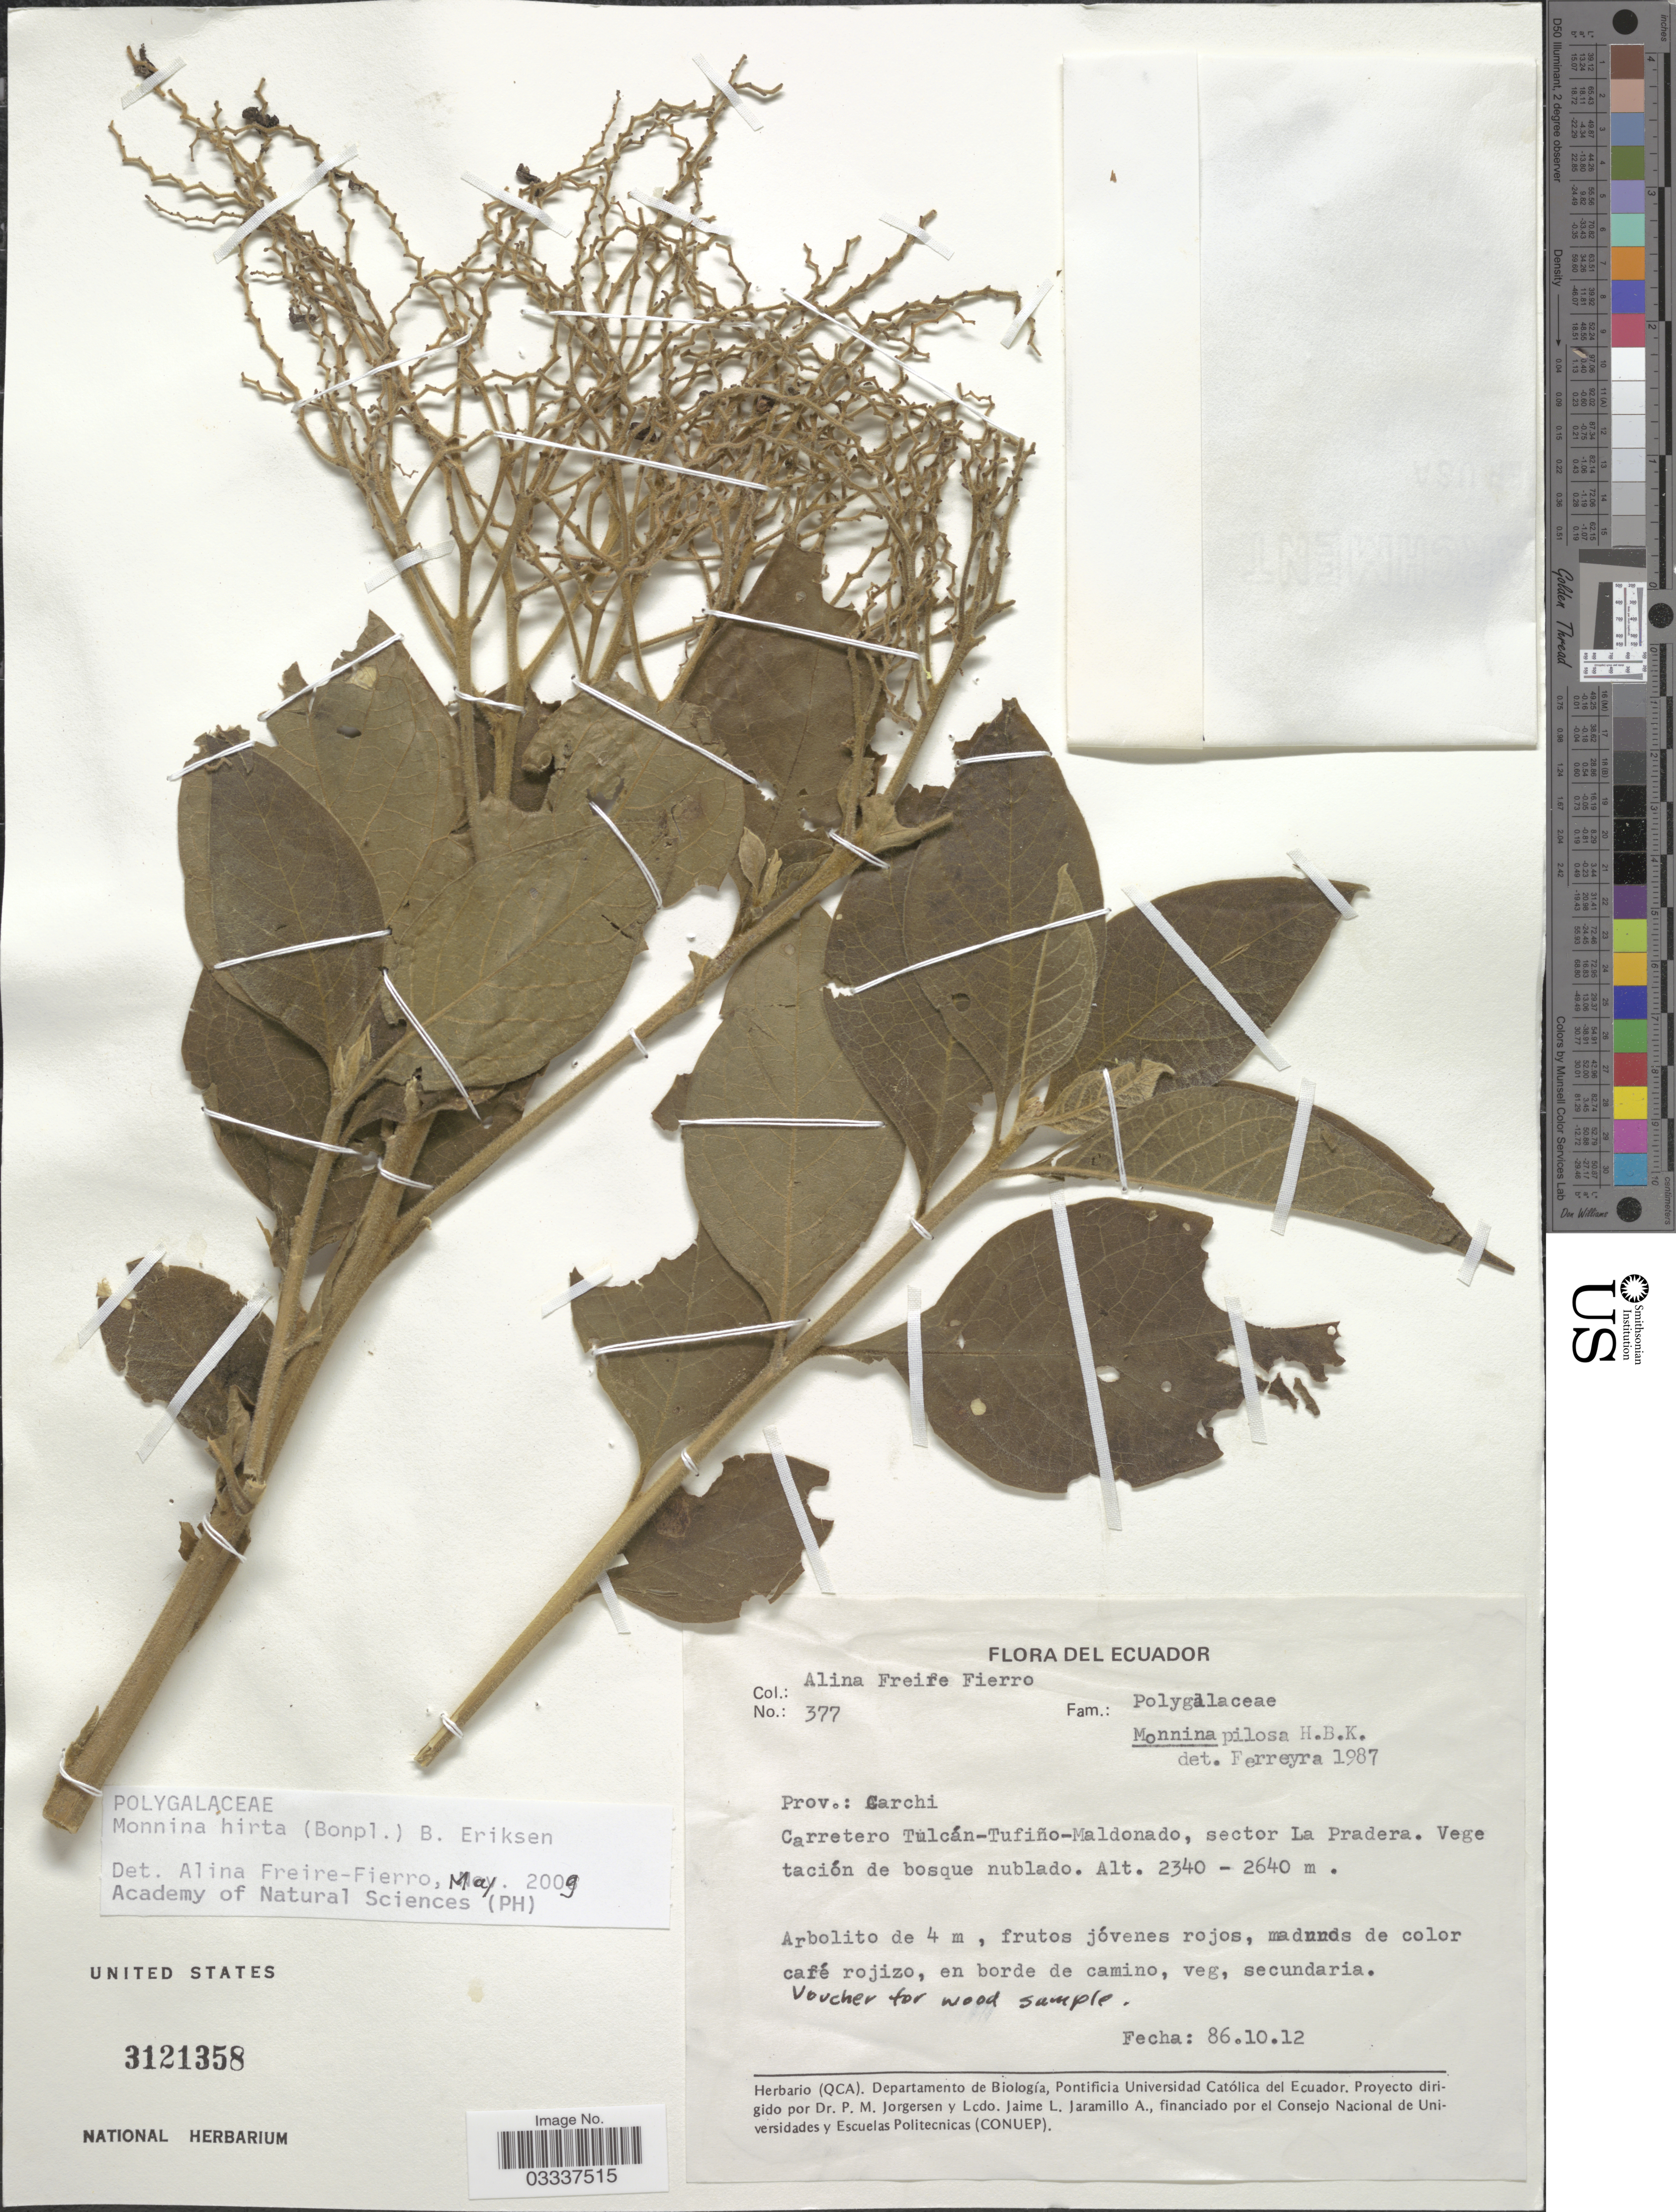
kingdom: Plantae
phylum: Tracheophyta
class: Magnoliopsida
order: Fabales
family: Polygalaceae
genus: Monnina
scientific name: Monnina hirta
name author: (Bonpl.) B. Eriksen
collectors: A. Freire-Fierro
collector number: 377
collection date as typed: Transcribed d/m/y: 12/10/86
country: Ecuador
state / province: Carchi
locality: Carretero Tulcán-Tufiño-Maldonado, sector La Pradera.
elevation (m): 2340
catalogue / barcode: US 3121358